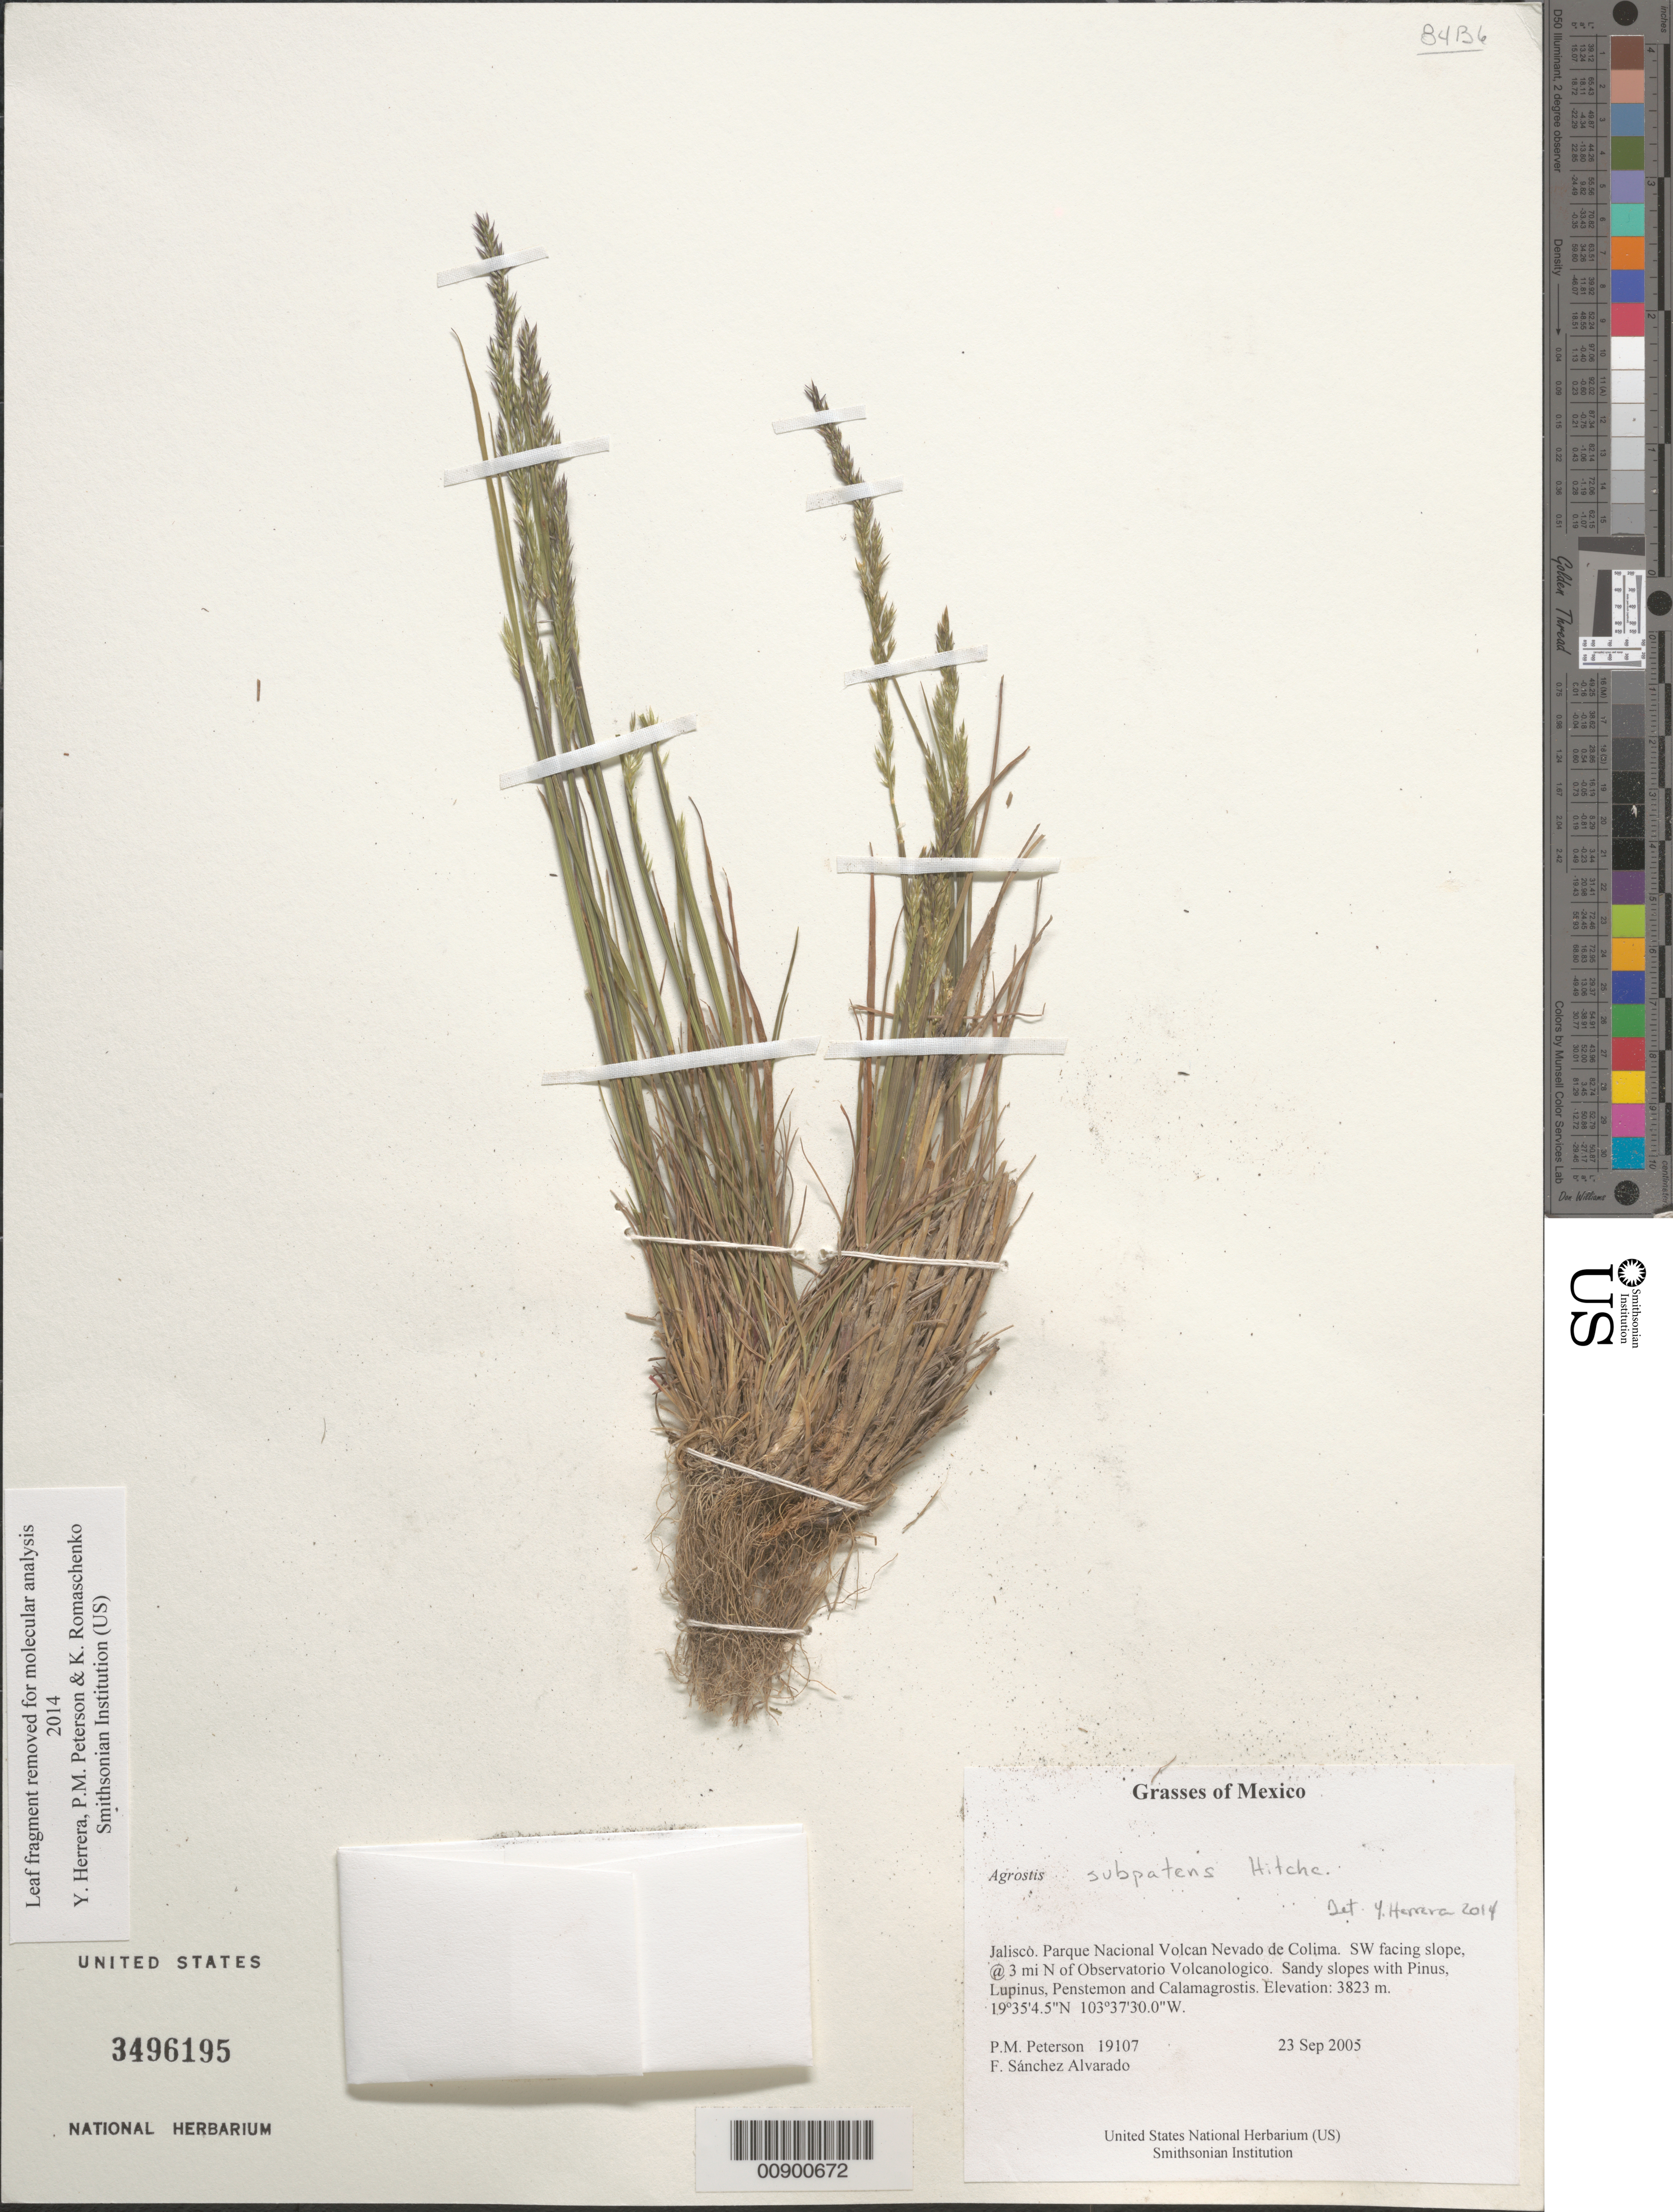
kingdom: Plantae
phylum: Tracheophyta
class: Liliopsida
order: Poales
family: Poaceae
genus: Agrostis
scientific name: Agrostis sp.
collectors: P. M. Peterson & F. Sánchez Alvarado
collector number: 19107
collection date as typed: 23 Sep 2005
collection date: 2005-09-23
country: Mexico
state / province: Jalisco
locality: Parque Nacional Volcan Nevado de Colima. SW facing slope, @ 3 mi N of Observatorio Volcanologico. Sandy slopes with Pinus, Lupinus, Penstemon and Calamagrostis.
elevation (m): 3823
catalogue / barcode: US 3496195